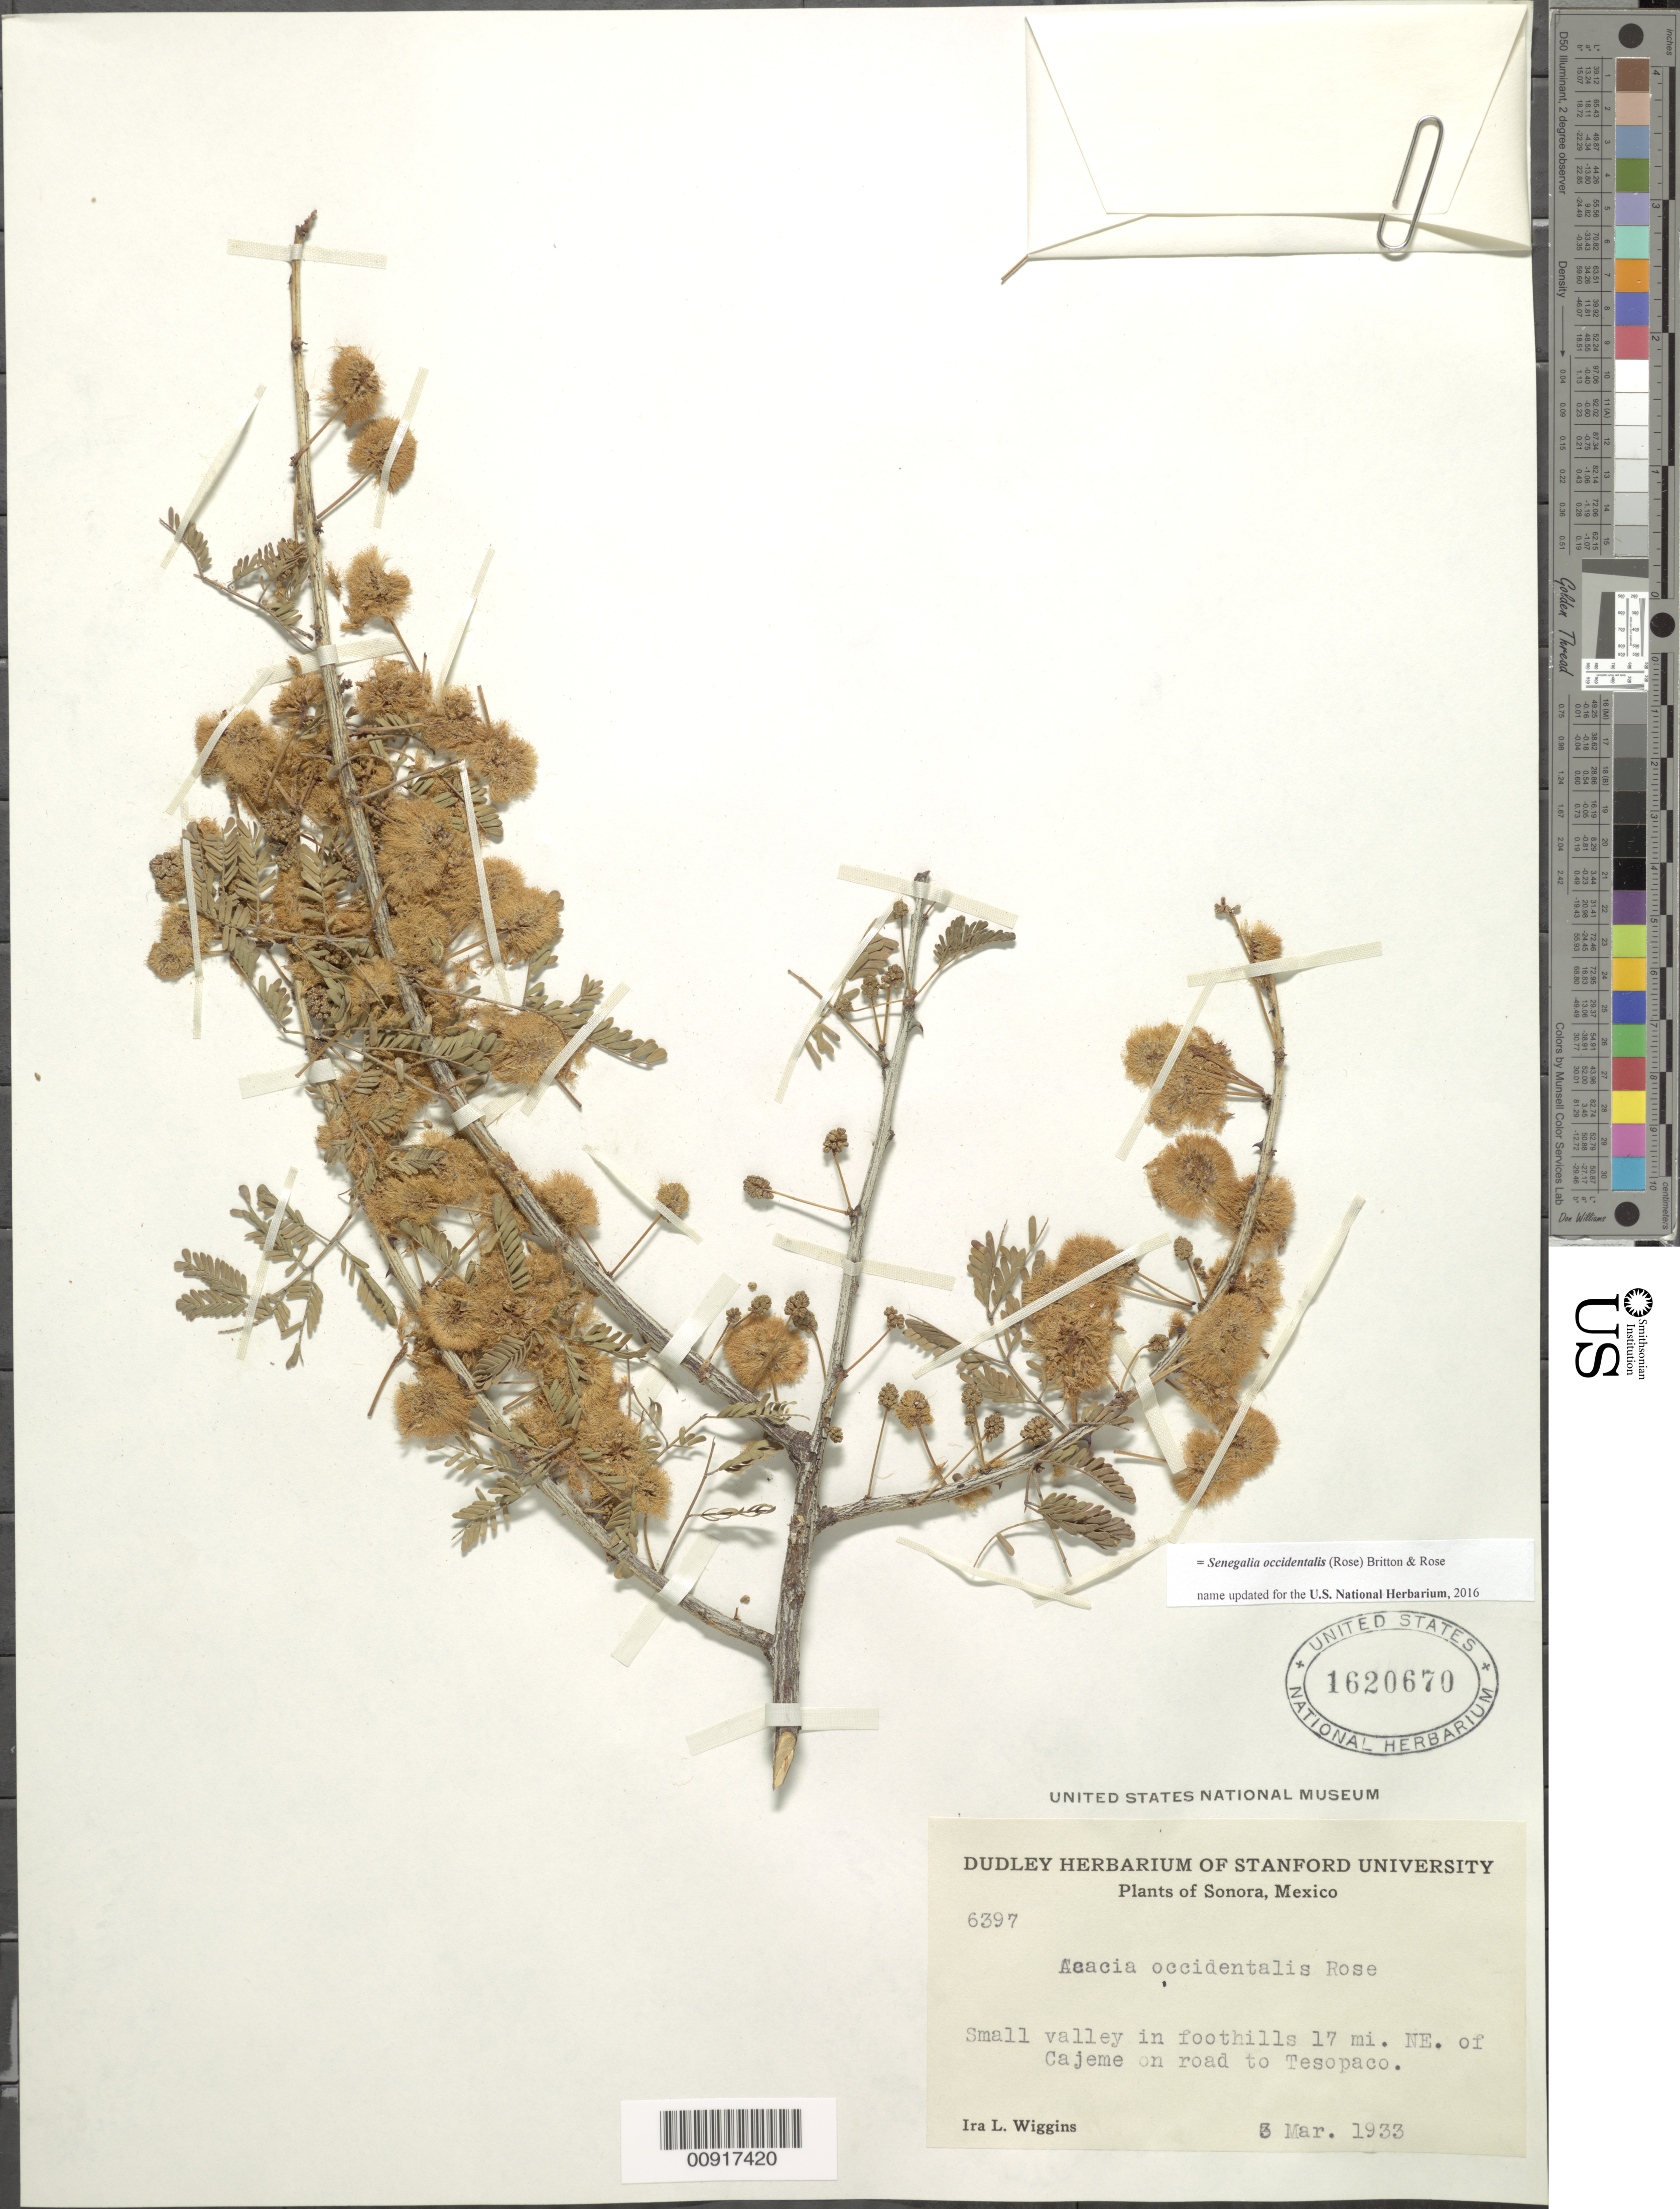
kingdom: Plantae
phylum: Tracheophyta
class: Magnoliopsida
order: Fabales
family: Fabaceae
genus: Senegalia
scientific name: Senegalia occidentalis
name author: (Rose) Britton & Rose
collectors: I. L. Wiggins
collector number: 6397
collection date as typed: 03 Mar 1933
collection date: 1933-03-03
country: Mexico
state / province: Sonora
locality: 17 mi. NE of Cajeme on road to Tesopaco.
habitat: Small valley in foothills.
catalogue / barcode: US 1620670